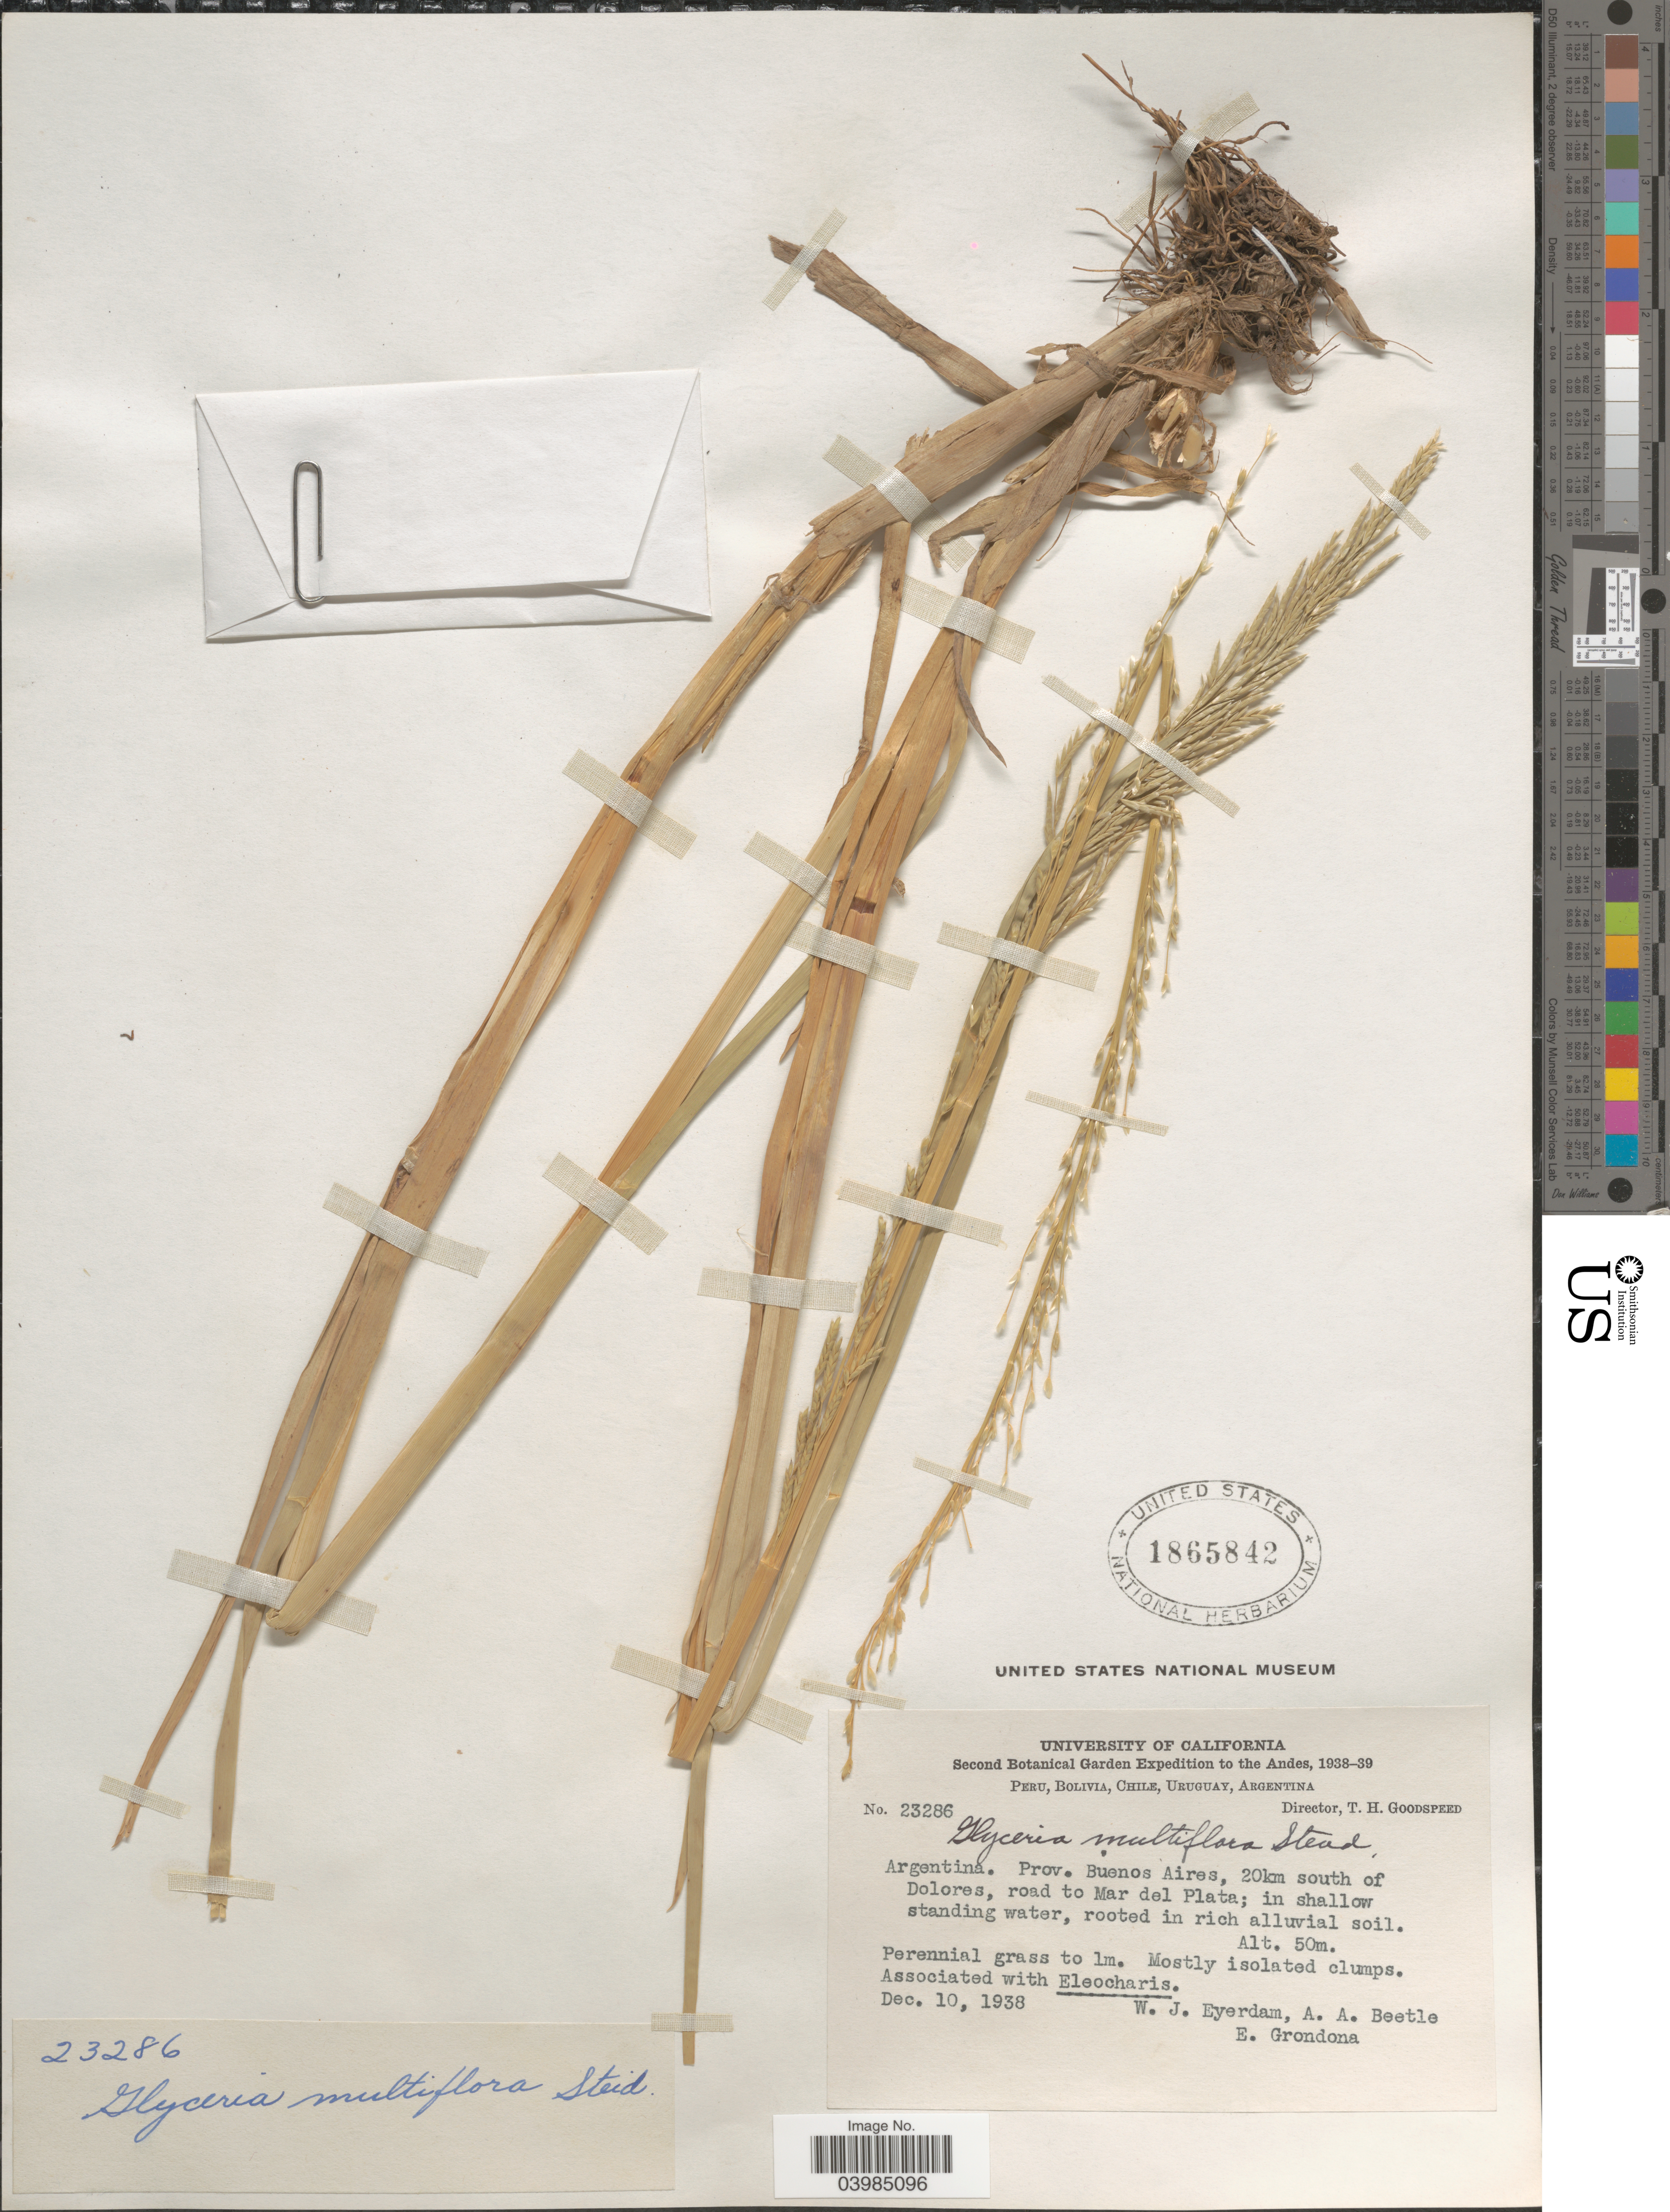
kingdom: Plantae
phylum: Tracheophyta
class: Liliopsida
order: Poales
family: Poaceae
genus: Glyceria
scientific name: Glyceria multiflora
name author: Steud.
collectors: W. J. Eyerdam & A. A. Beetle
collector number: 23286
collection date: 1938-12-10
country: Argentina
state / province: Buenos Aires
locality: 20km south of Dolores, road to Mar del Plata; in shallow standing water, rooted in rich alluvial soil.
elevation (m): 50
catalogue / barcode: US 1865842